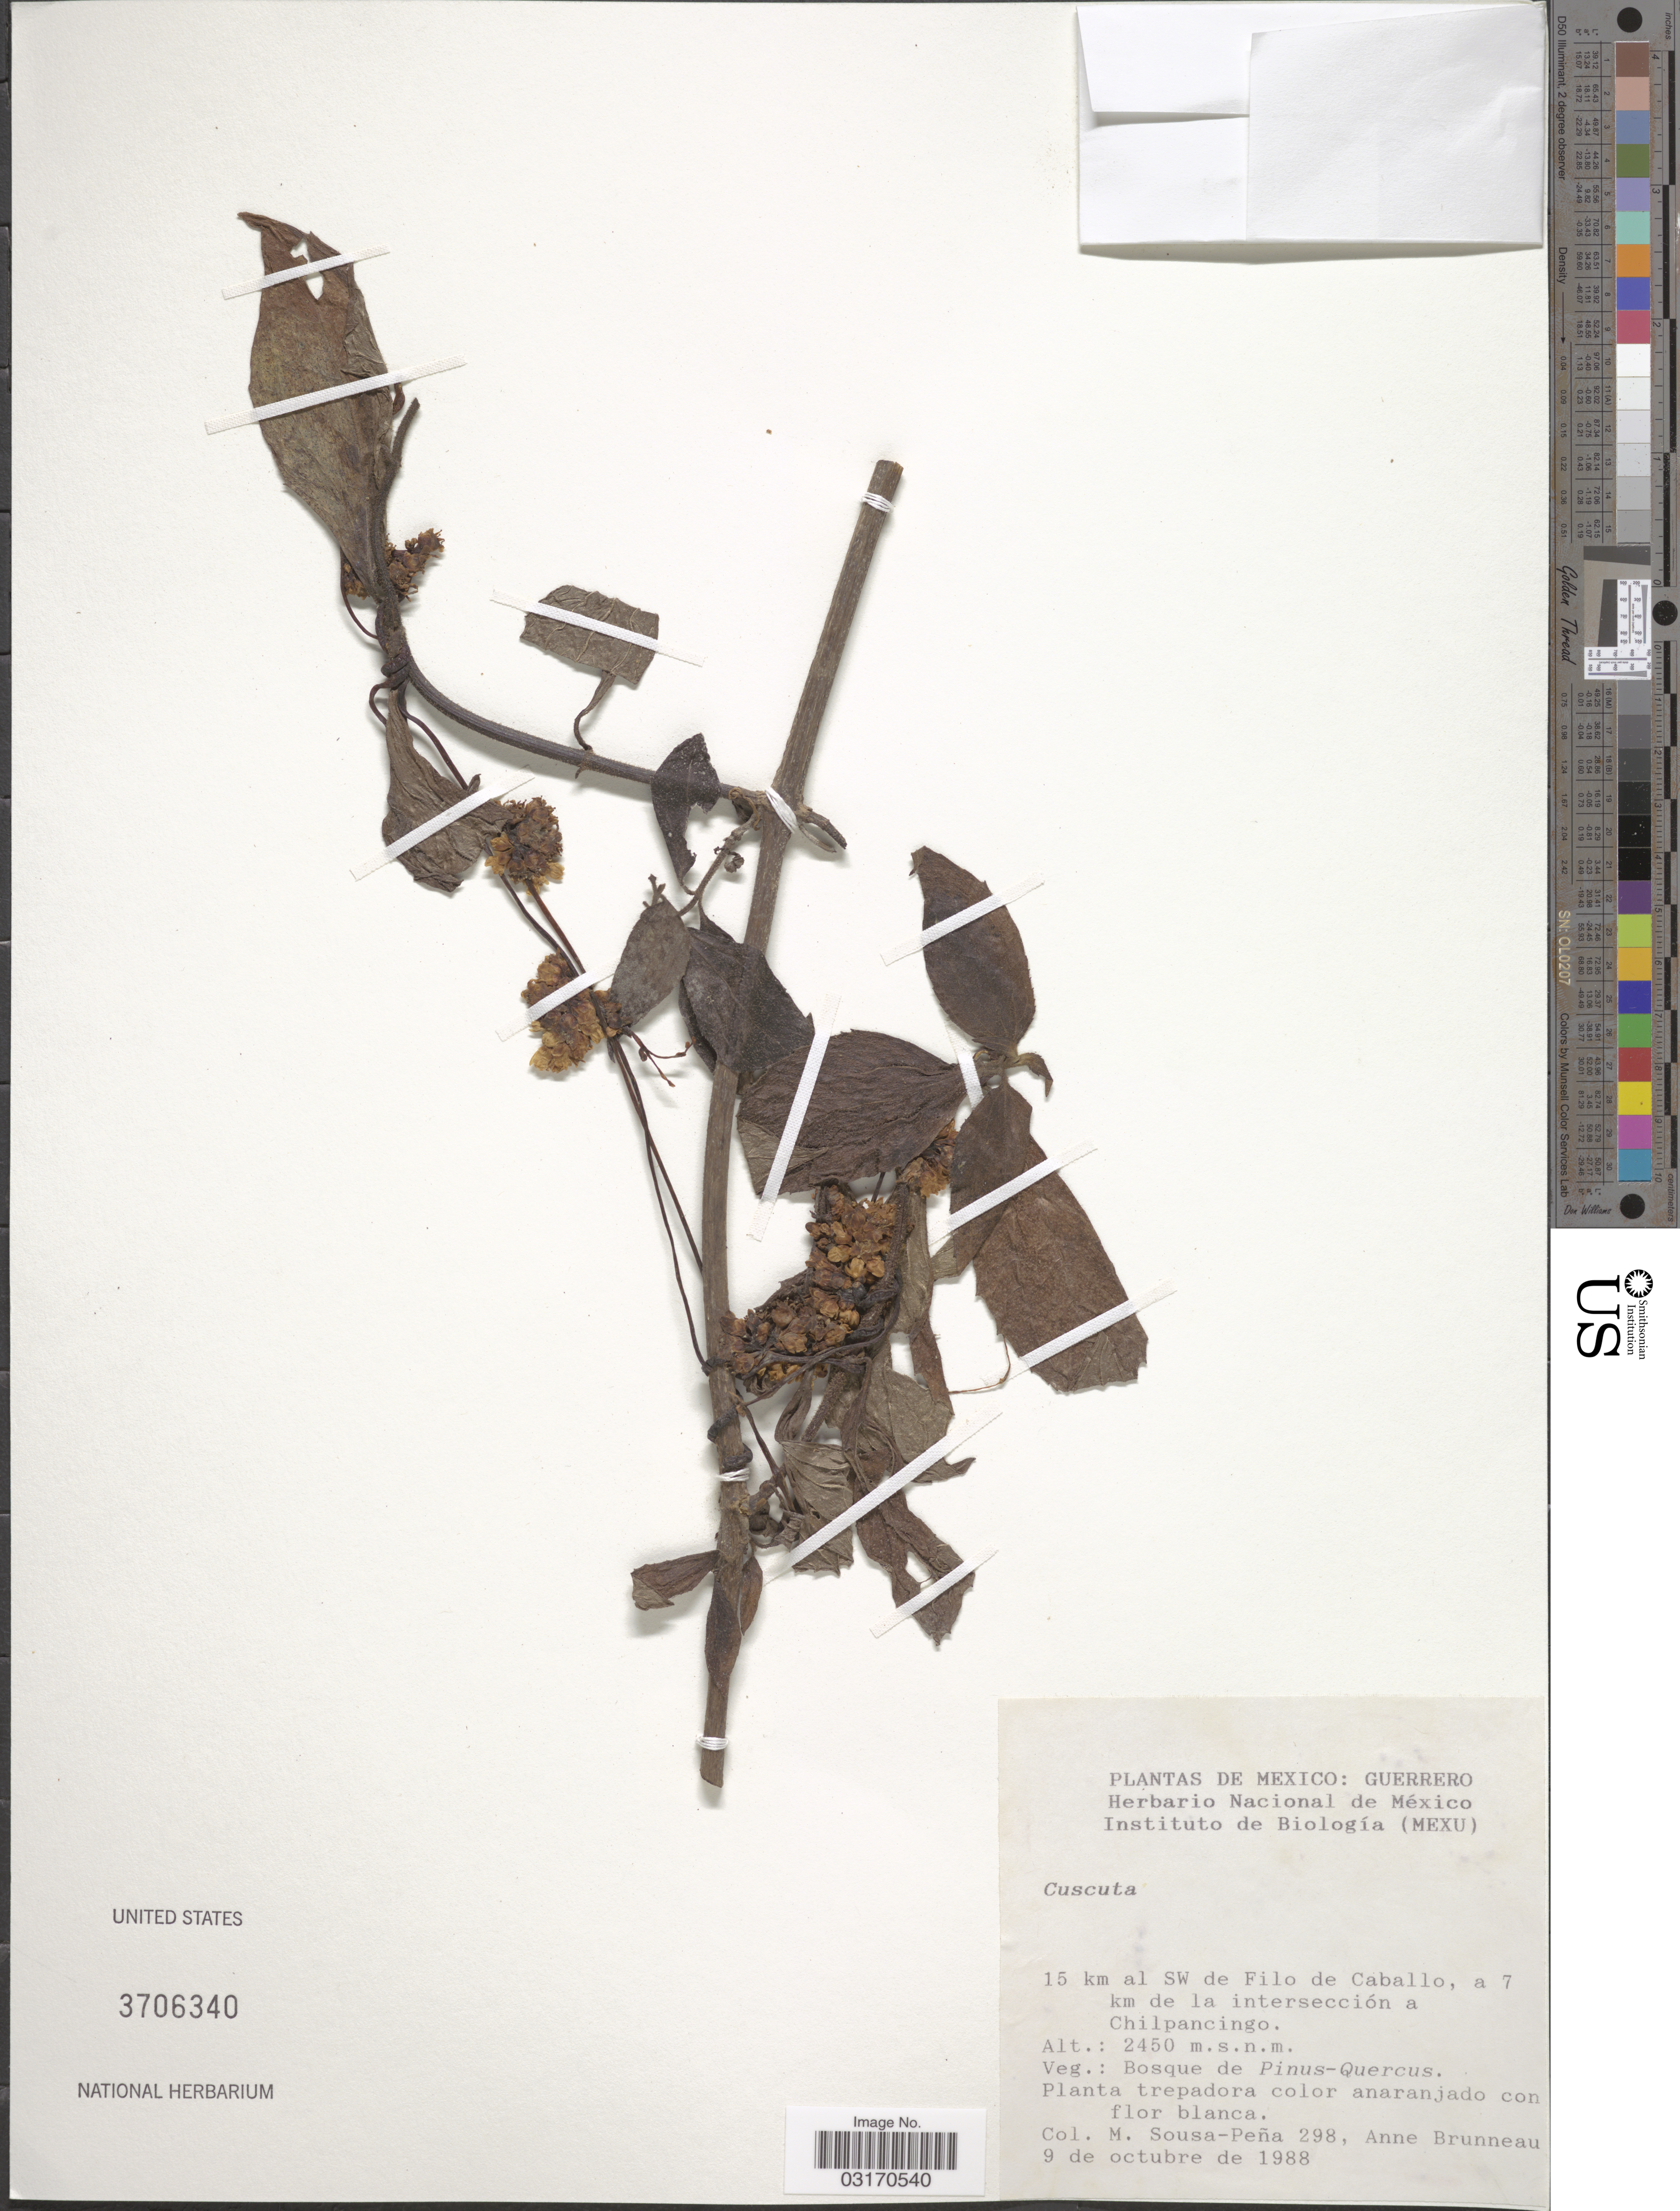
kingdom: Plantae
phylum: Tracheophyta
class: Magnoliopsida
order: Solanales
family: Convolvulaceae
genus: Cuscuta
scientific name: Cuscuta sp.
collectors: M. Sousa Peña & A. Brunneau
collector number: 298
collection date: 1988-10-09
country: Mexico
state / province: Guerrero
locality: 15 km al SW de Filo de Caballo, a 7 km de la intersección a Chilpancingo.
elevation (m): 2450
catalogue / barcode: US 3706340